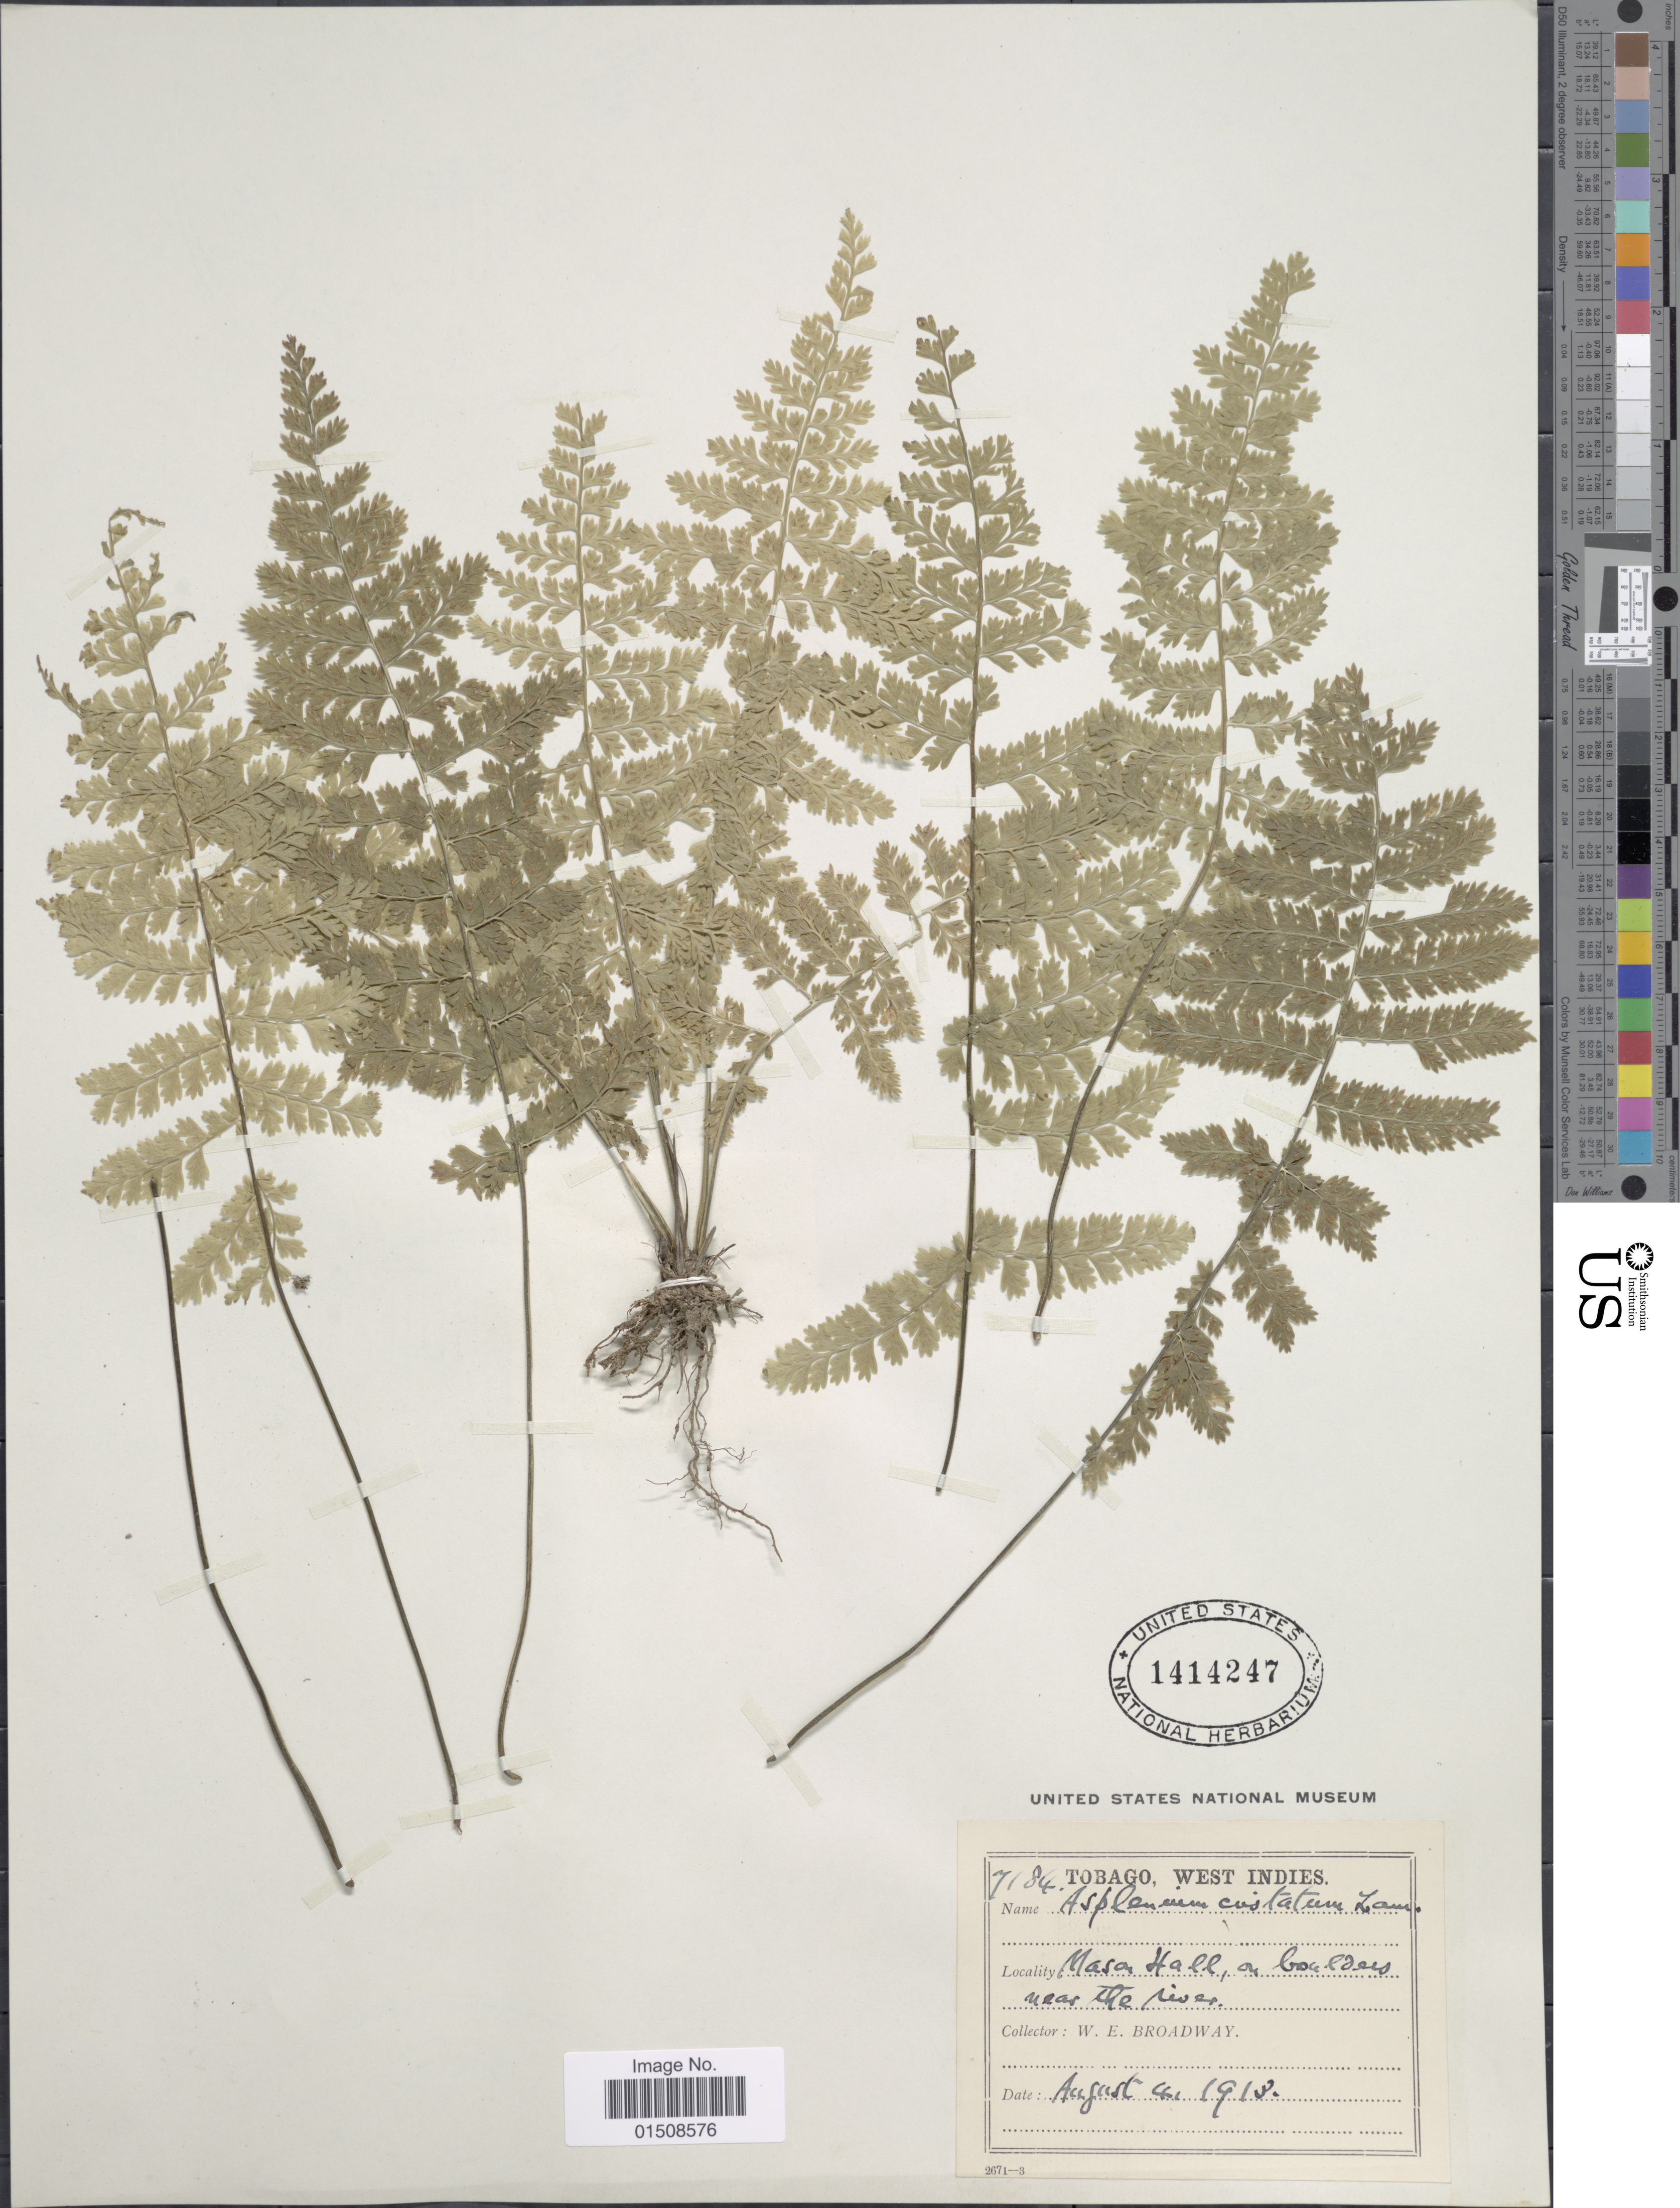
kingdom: Plantae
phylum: Tracheophyta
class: Polypodiopsida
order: Polypodiales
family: Aspleniaceae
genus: Asplenium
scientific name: Asplenium cristatum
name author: Lam.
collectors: W. E. Broadway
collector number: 7184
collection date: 1913-08-04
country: Trinidad and Tobago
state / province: Tobago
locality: Bristish West Indies, Mason Hall, on boulders near the river.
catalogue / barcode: US 1414247